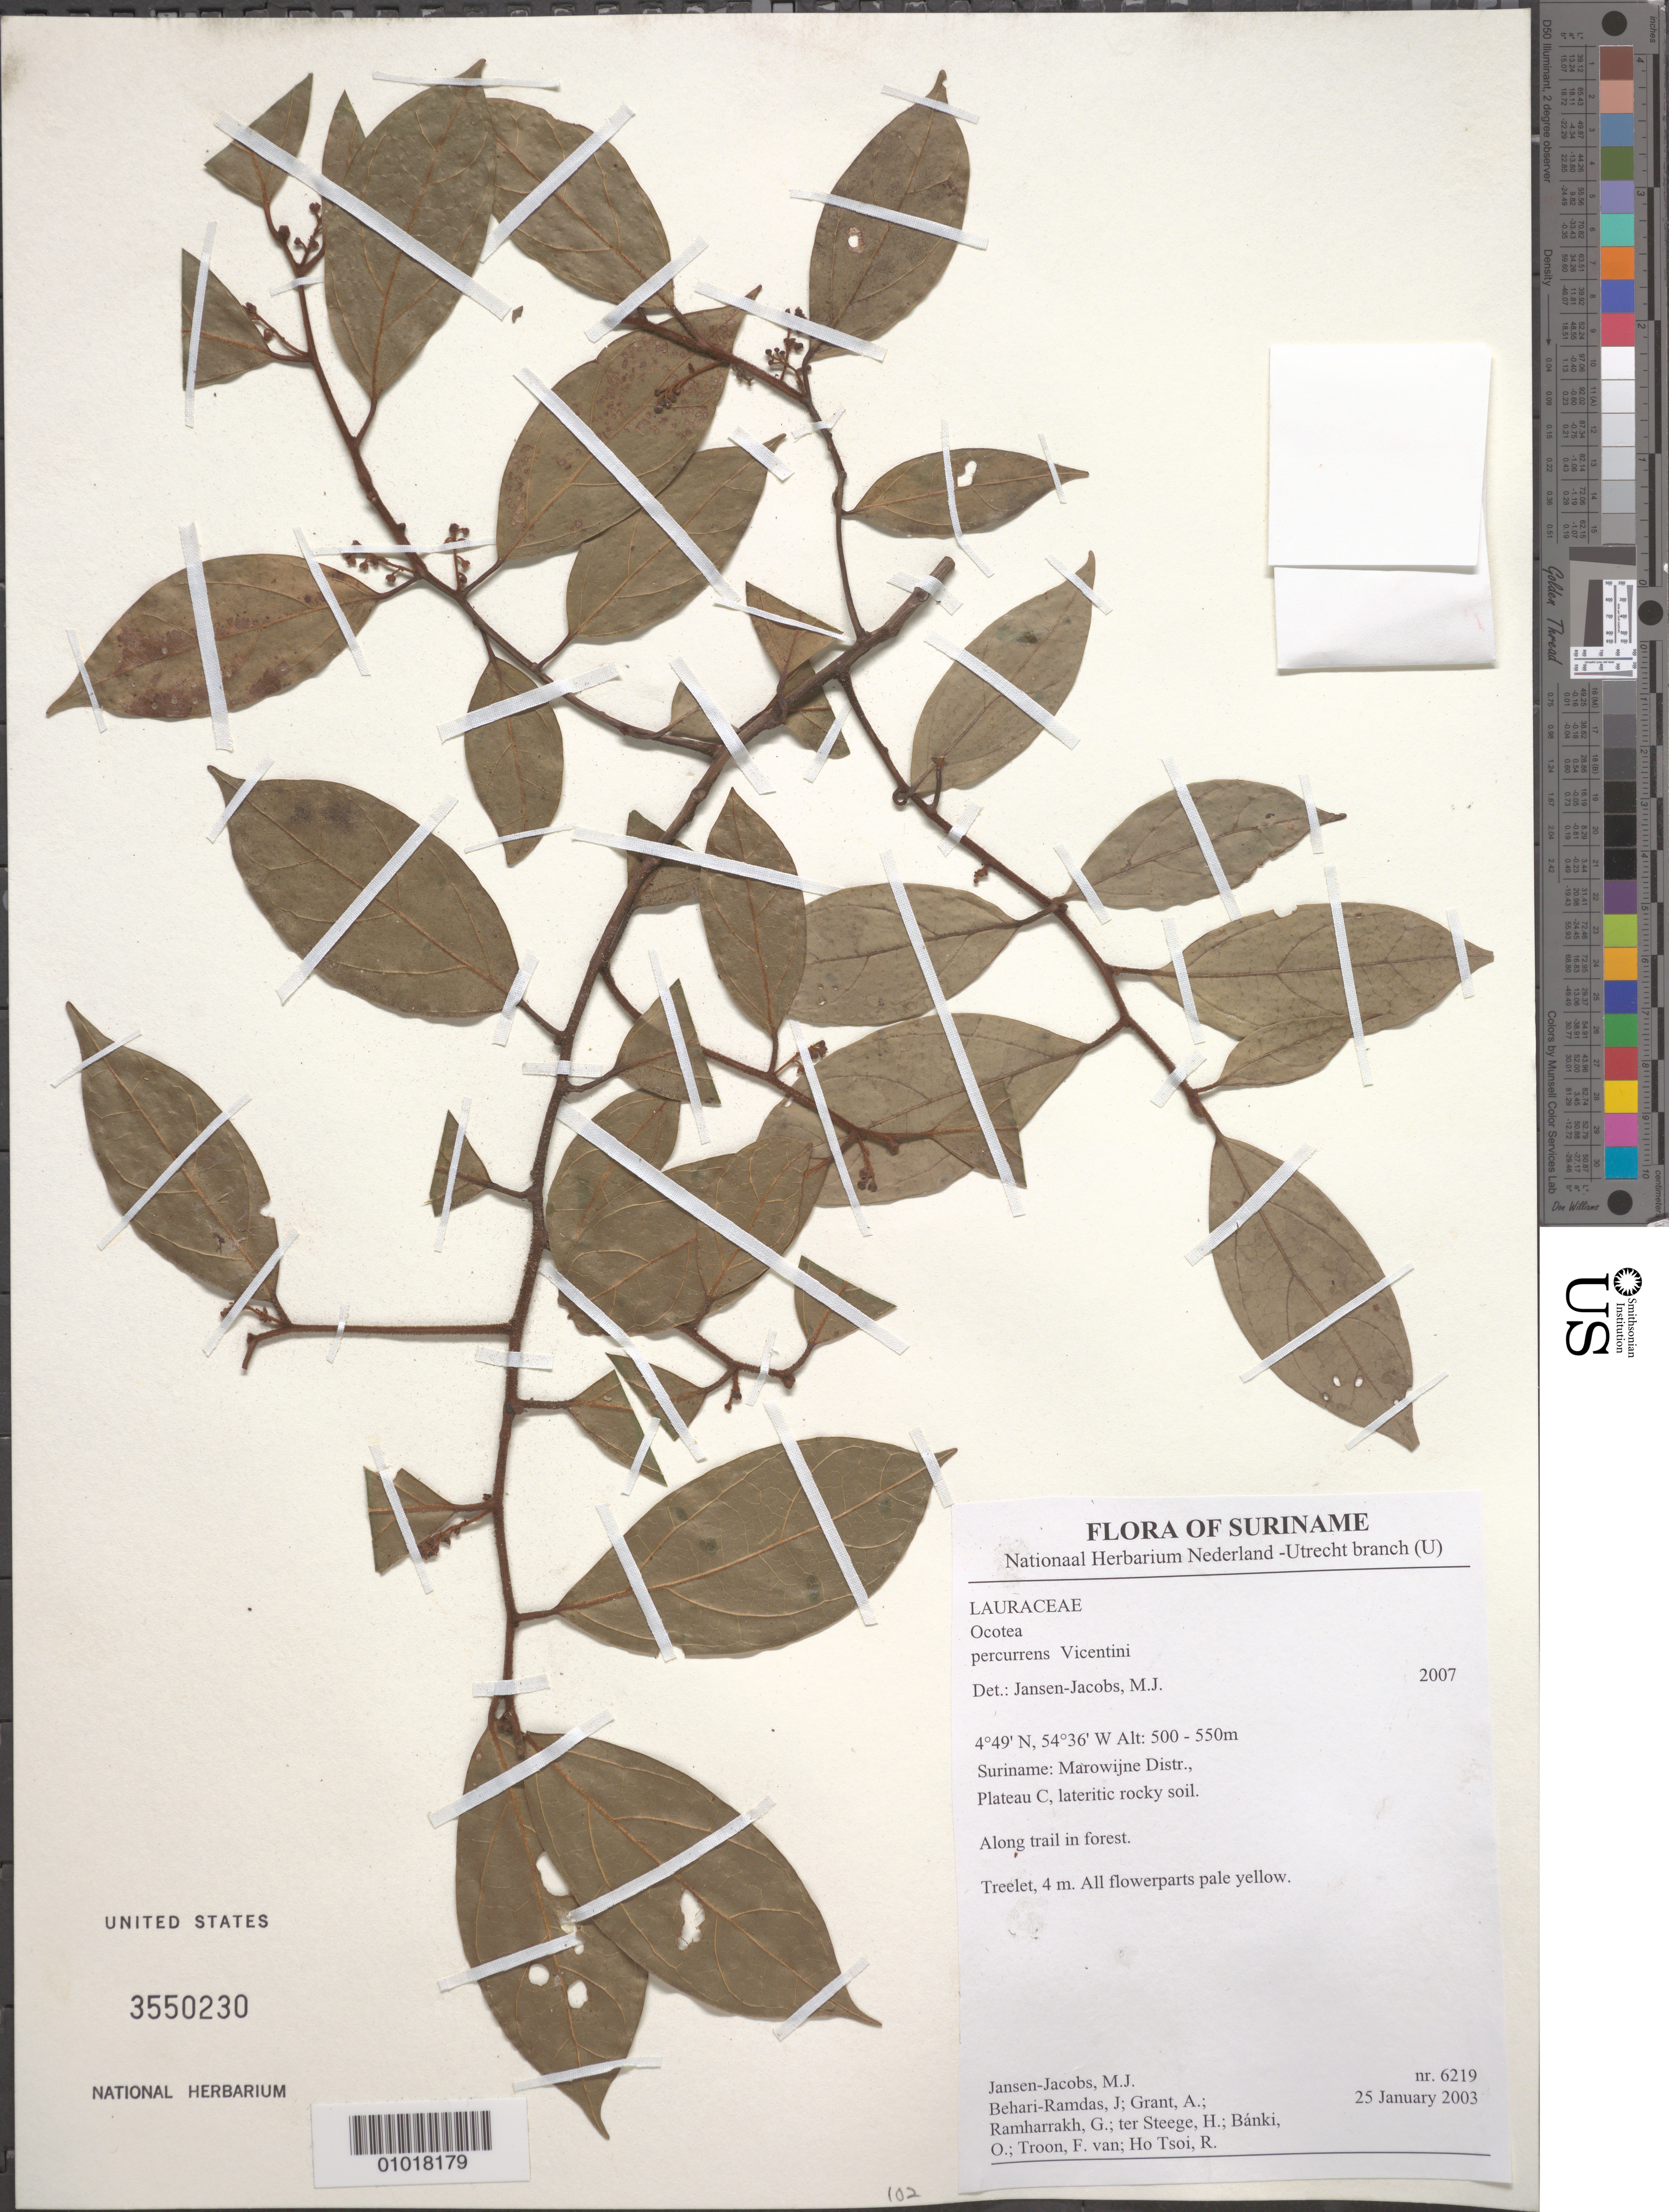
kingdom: Plantae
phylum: Tracheophyta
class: Magnoliopsida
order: Laurales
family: Lauraceae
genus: Ocotea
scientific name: Ocotea percurrens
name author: Vicent.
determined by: Jansen-Jacobs, M. J., (U), Nationaal Herbarium Nederland, Utrecht University branch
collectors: M. J. Jansen-Jacobs, J. Behari-Ramdas, A. Grant, G. Ramharrakh, H. ter Steege, O. Bánki, F. Van Troon & R. Ho Tsoi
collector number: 6219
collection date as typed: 25-Jan-03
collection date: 2003-01-25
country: Suriname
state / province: Marowijne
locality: Nassau Mts., Plateau C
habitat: Lateritic rocky soil. Along trail in forest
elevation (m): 500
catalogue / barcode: US 3550230